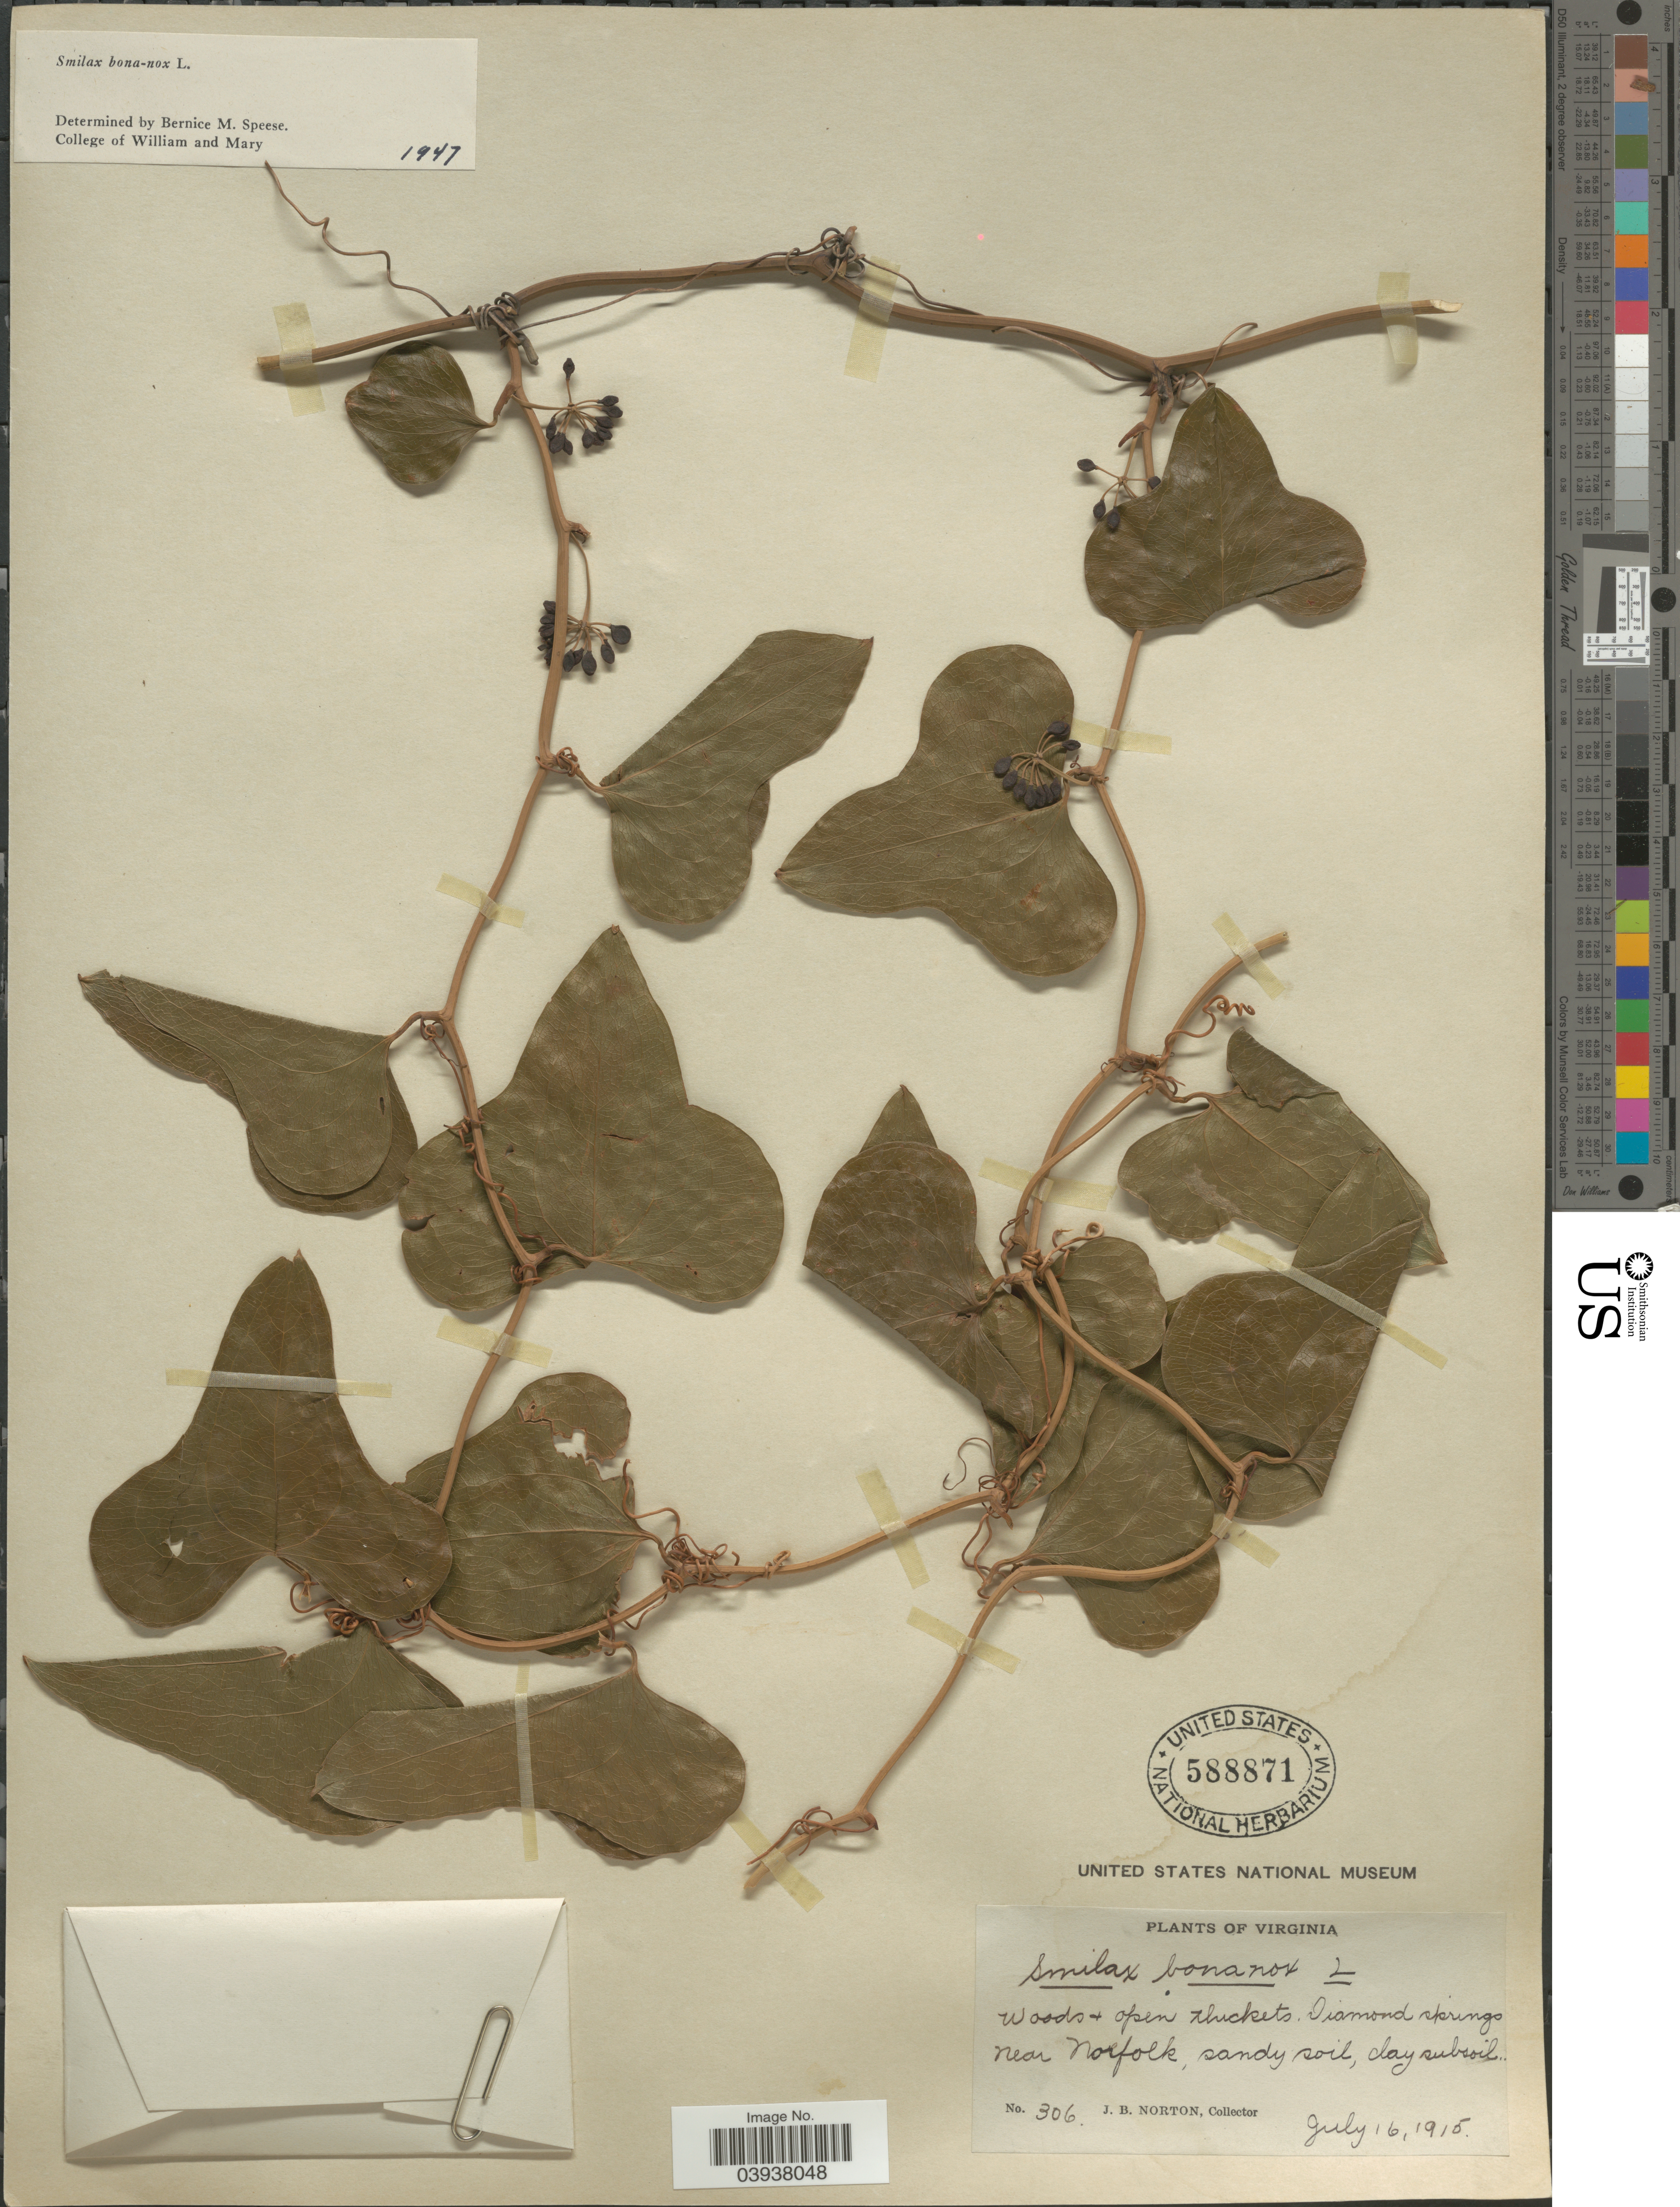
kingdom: Plantae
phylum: Tracheophyta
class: Liliopsida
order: Liliales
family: Smilacaceae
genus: Smilax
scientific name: Smilax bona-nox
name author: L.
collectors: J. B. Norton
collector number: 306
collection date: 1915-07-16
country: United States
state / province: Virginia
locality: Woods + open thickets. Diamond springs near Norfolk, sandy soil, clay subsoil.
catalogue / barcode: US 588871